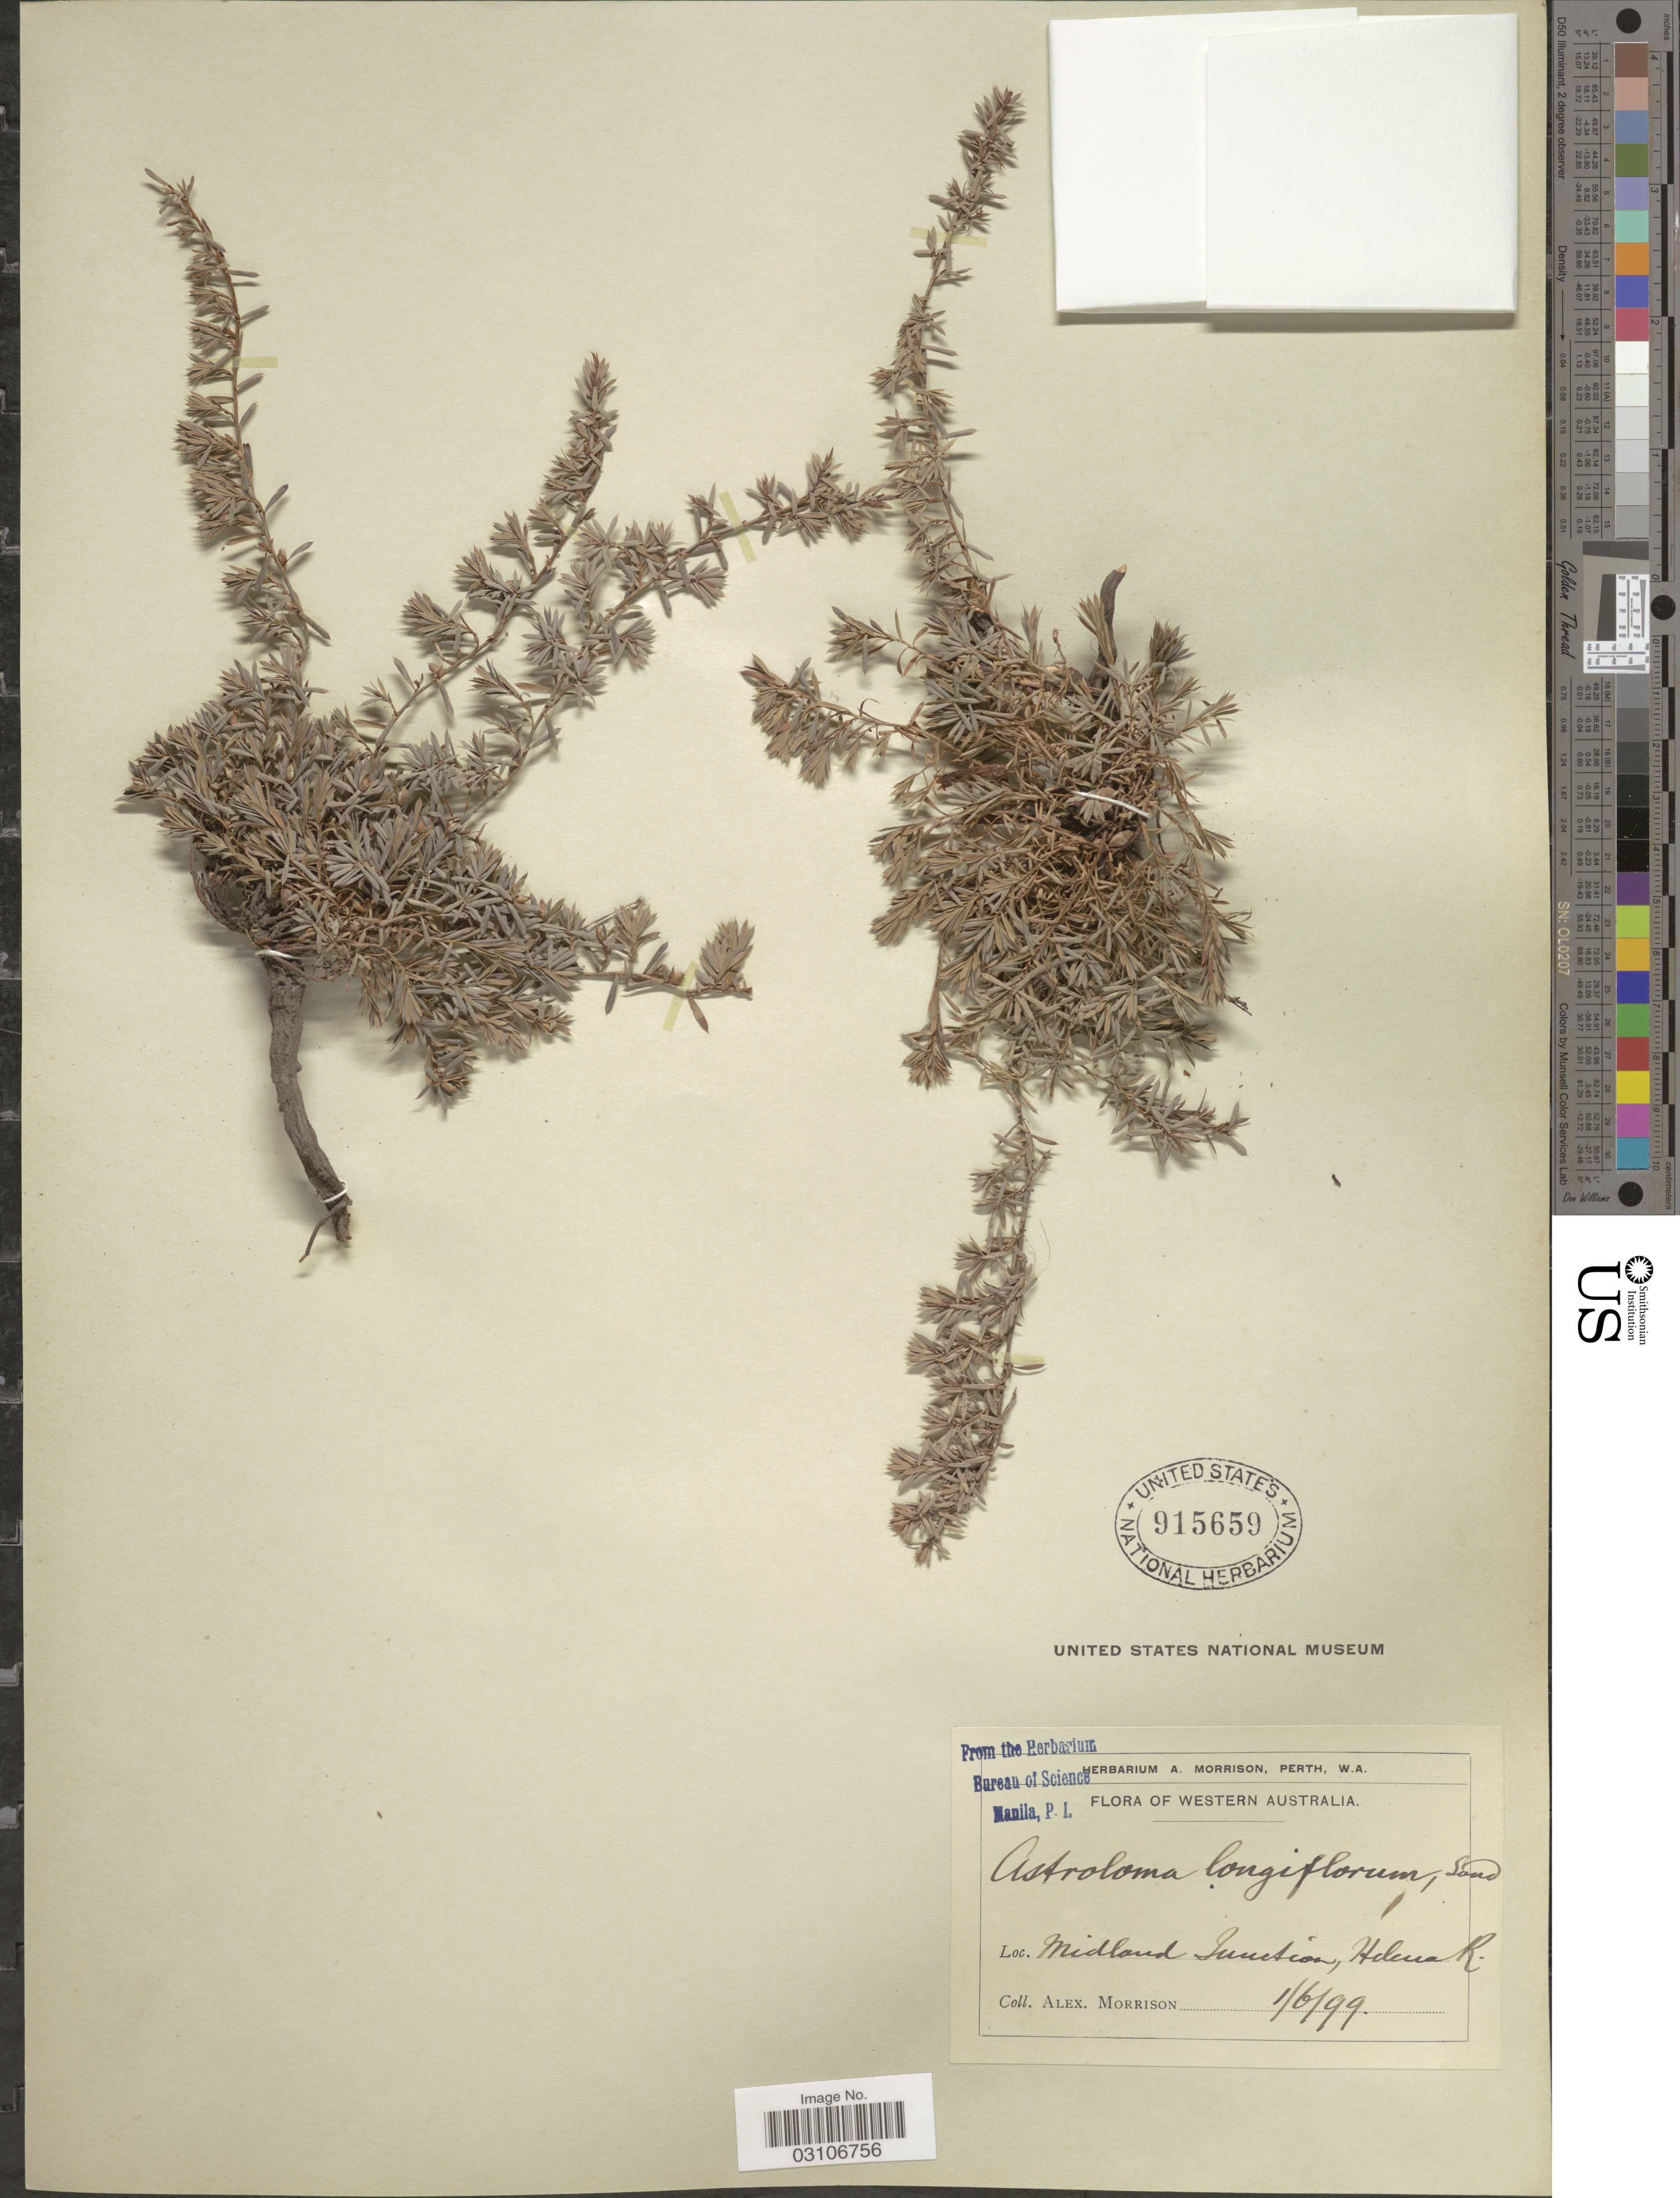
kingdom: Plantae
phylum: Tracheophyta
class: Magnoliopsida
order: Ericales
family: Ericaceae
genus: Astroloma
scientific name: Astroloma longiflorum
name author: Sond.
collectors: A. Morrison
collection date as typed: Transcribed d/m/y: 1/6/99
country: Australia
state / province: Western Australia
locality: Midland Junction, Helena R.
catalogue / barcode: US 915659